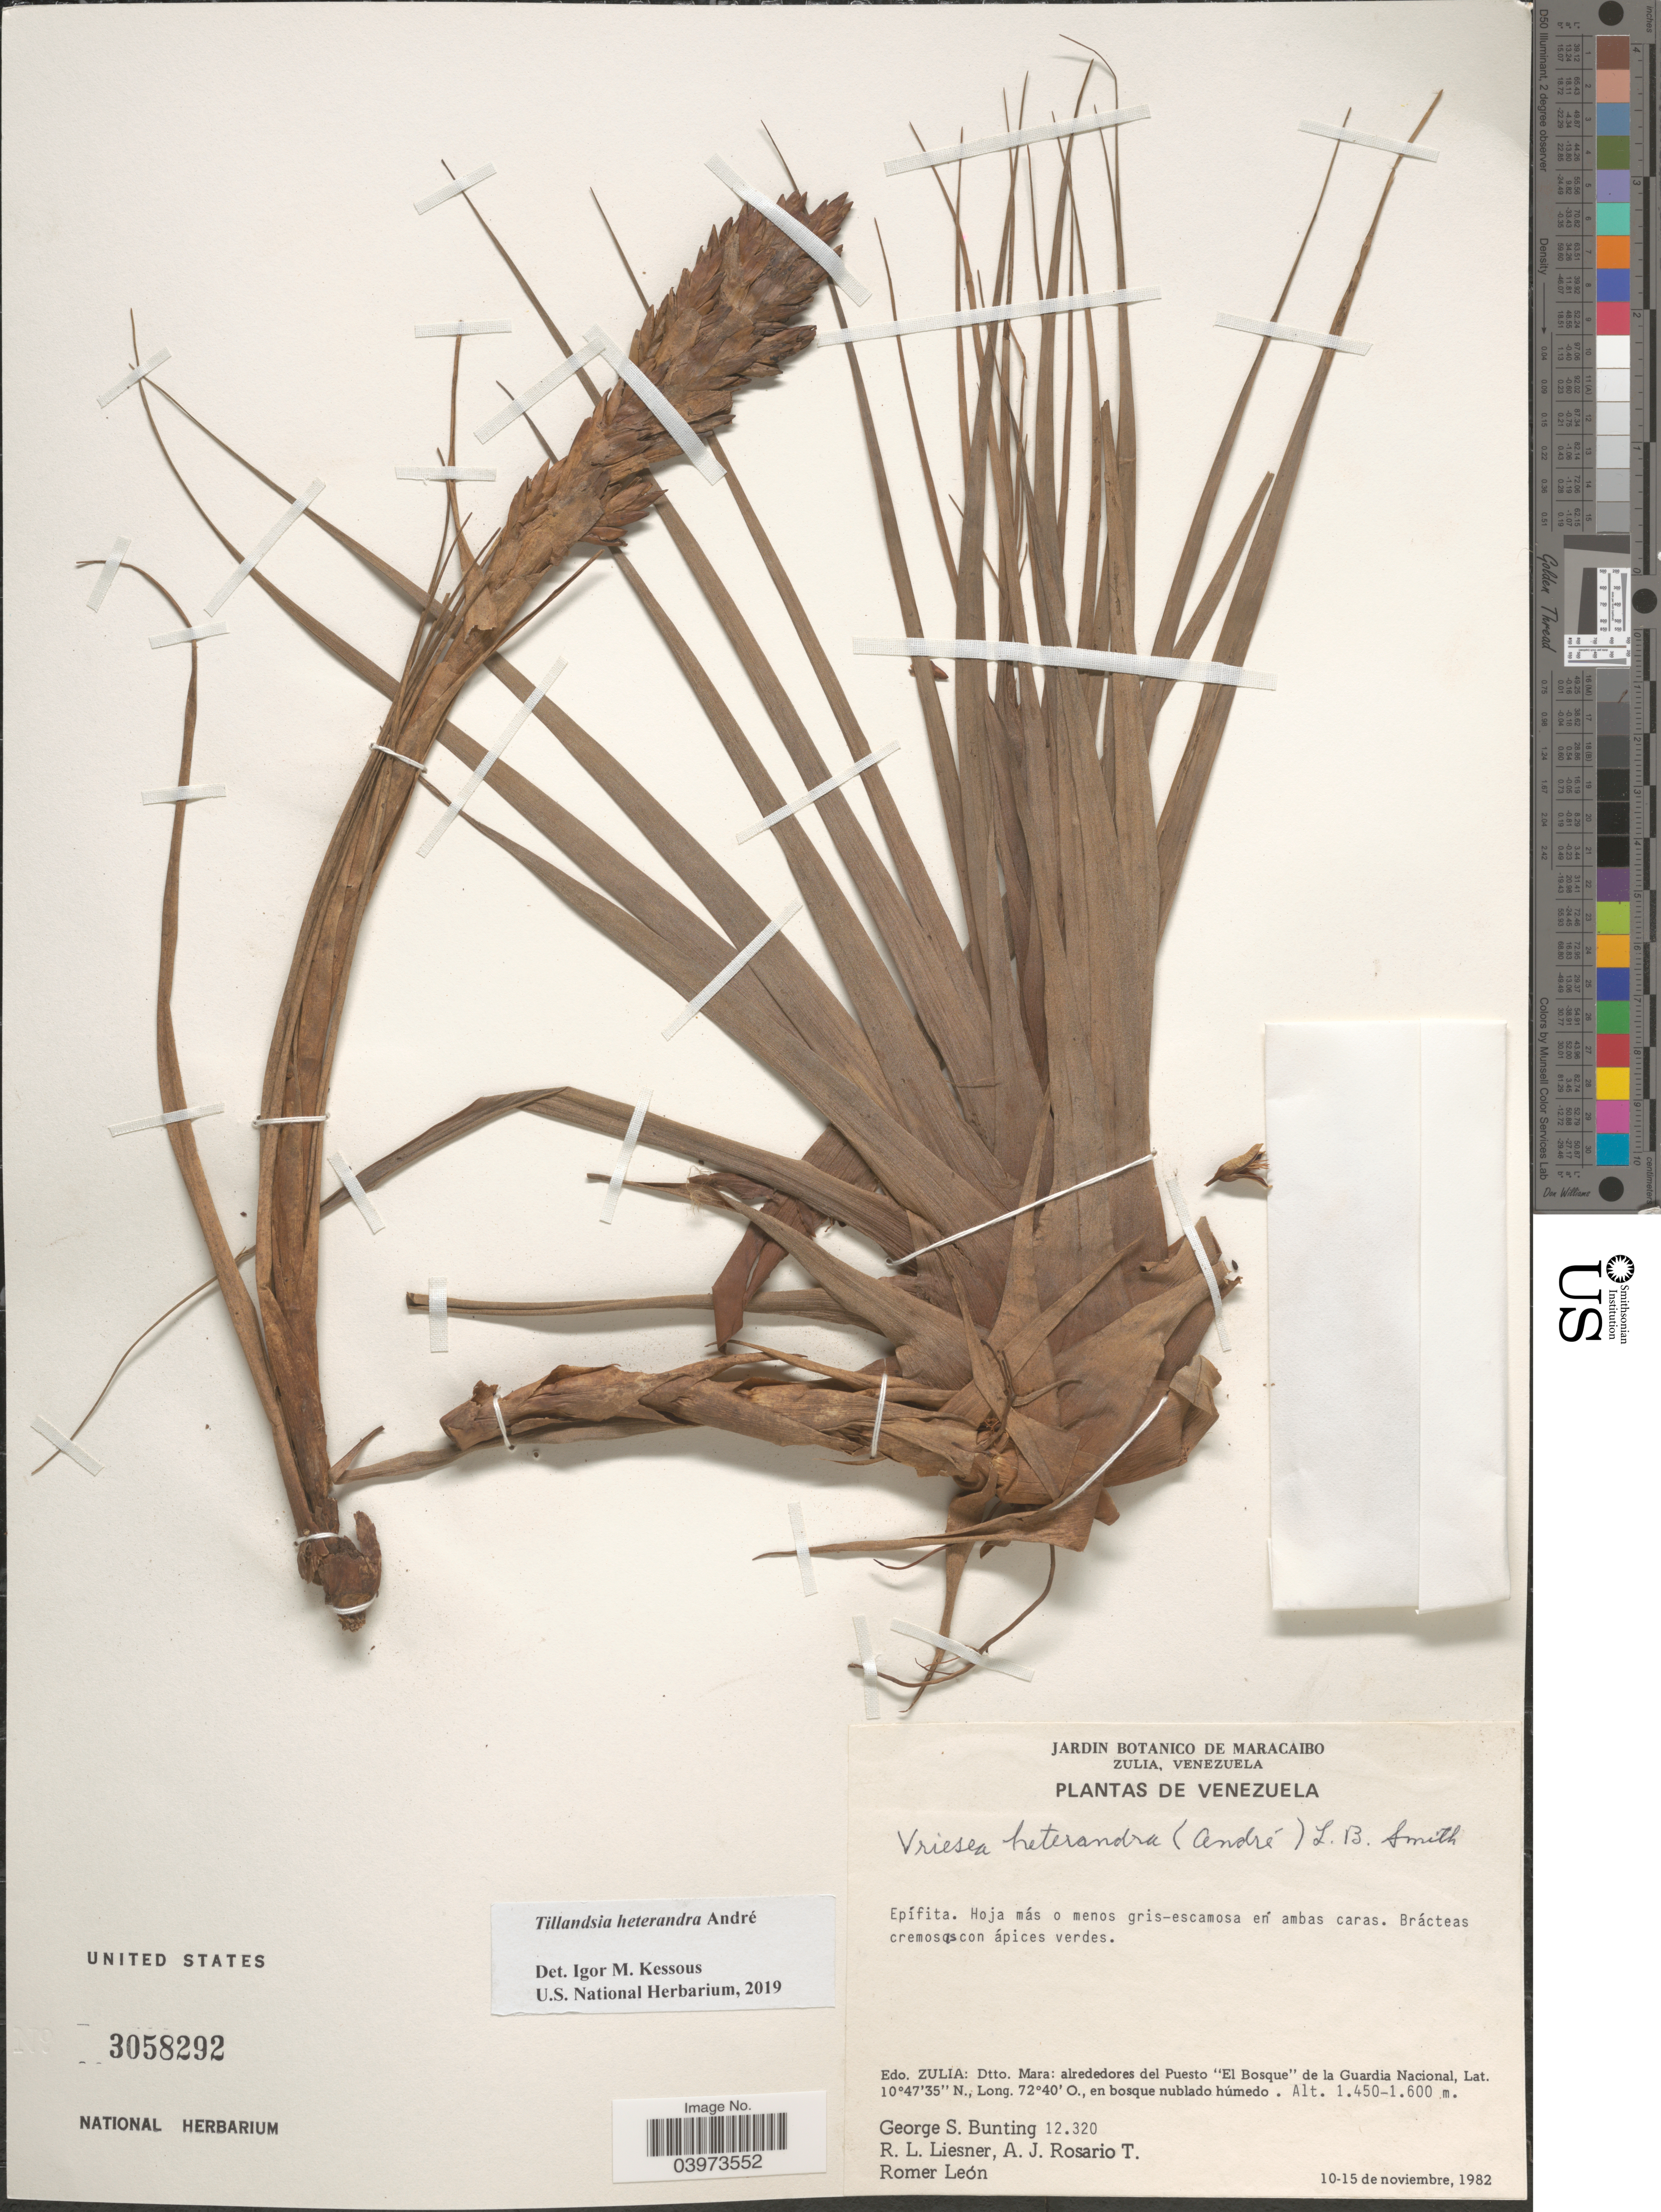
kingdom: Plantae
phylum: Tracheophyta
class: Liliopsida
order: Poales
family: Bromeliaceae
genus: Tillandsia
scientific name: Tillandsia heterandra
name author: André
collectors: G. S. Bunting, R. L. Liesner, A. Rosario T. & R. León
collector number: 12320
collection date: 1982-11-10/1982-11-15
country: Venezuela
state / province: Zulia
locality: Dtto. Mara: alrededores del Puesto "El Bosque" de la Guardia Nacional.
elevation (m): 1450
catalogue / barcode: US 3058292